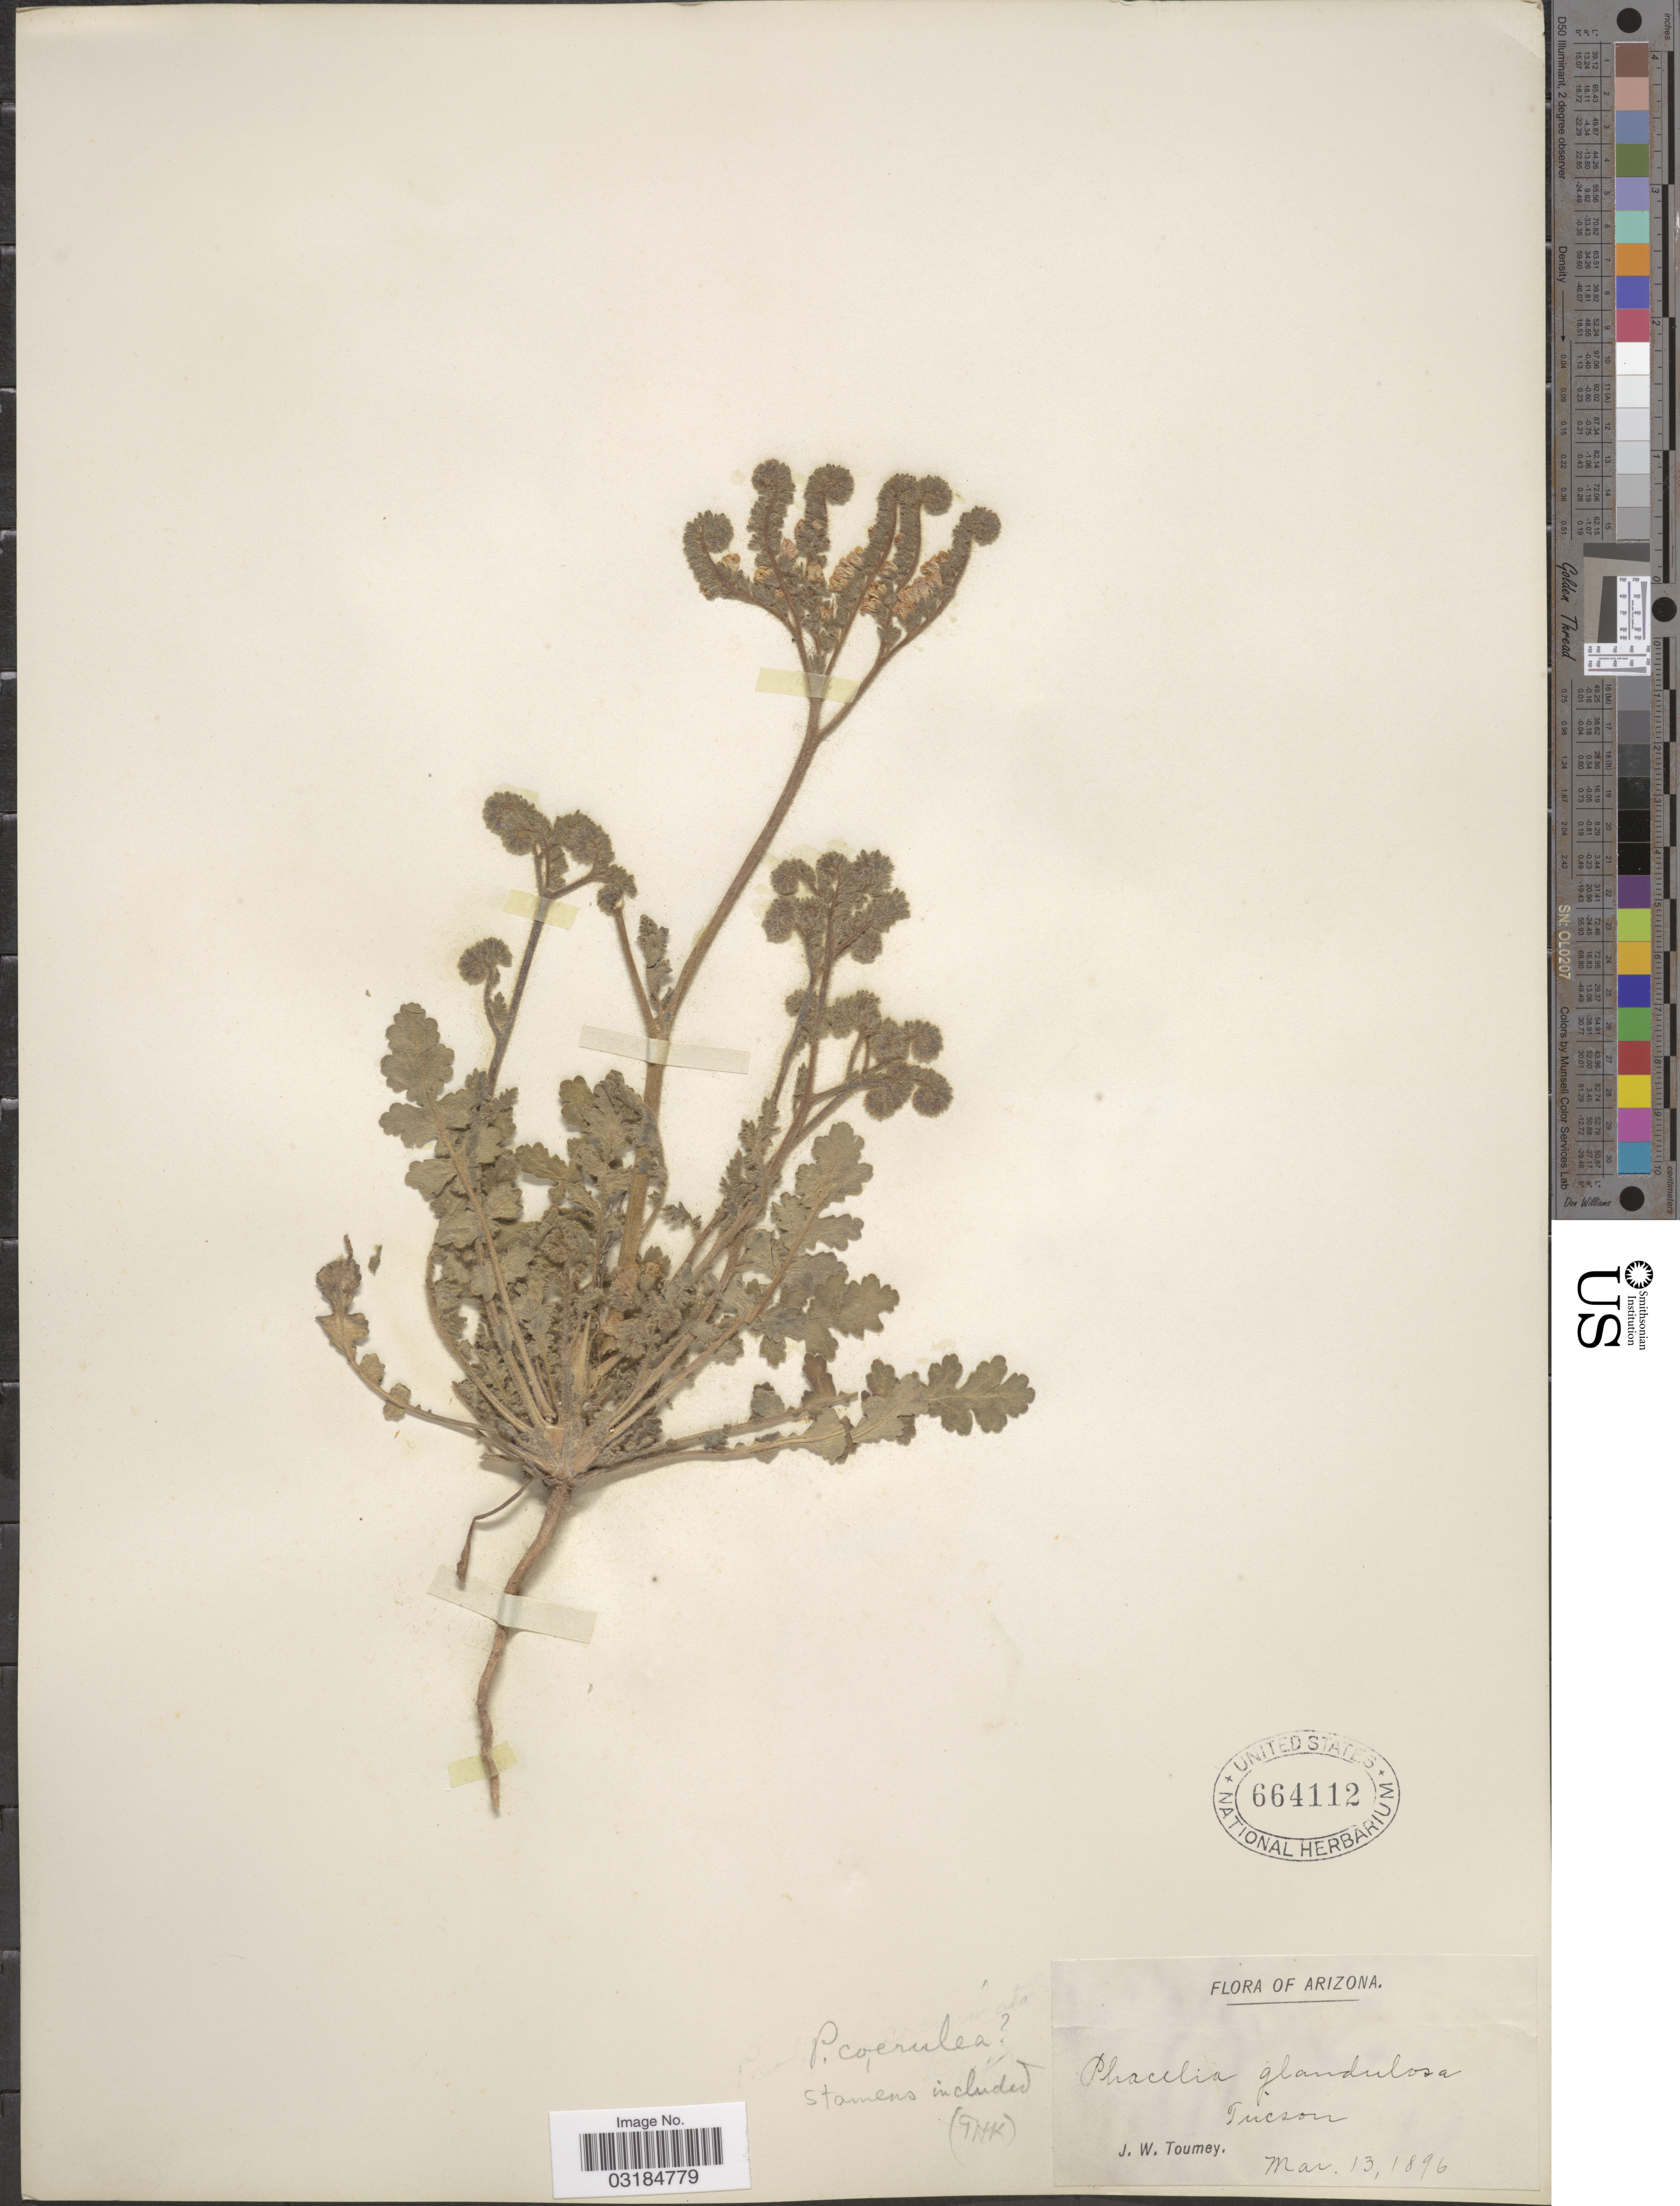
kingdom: Plantae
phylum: Tracheophyta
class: Magnoliopsida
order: Boraginales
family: Hydrophyllaceae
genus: Phacelia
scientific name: Phacelia caerulea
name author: Greene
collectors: J. W. Toumey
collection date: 1896-03-13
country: United States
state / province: Arizona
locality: Tucson.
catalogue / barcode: US 664112